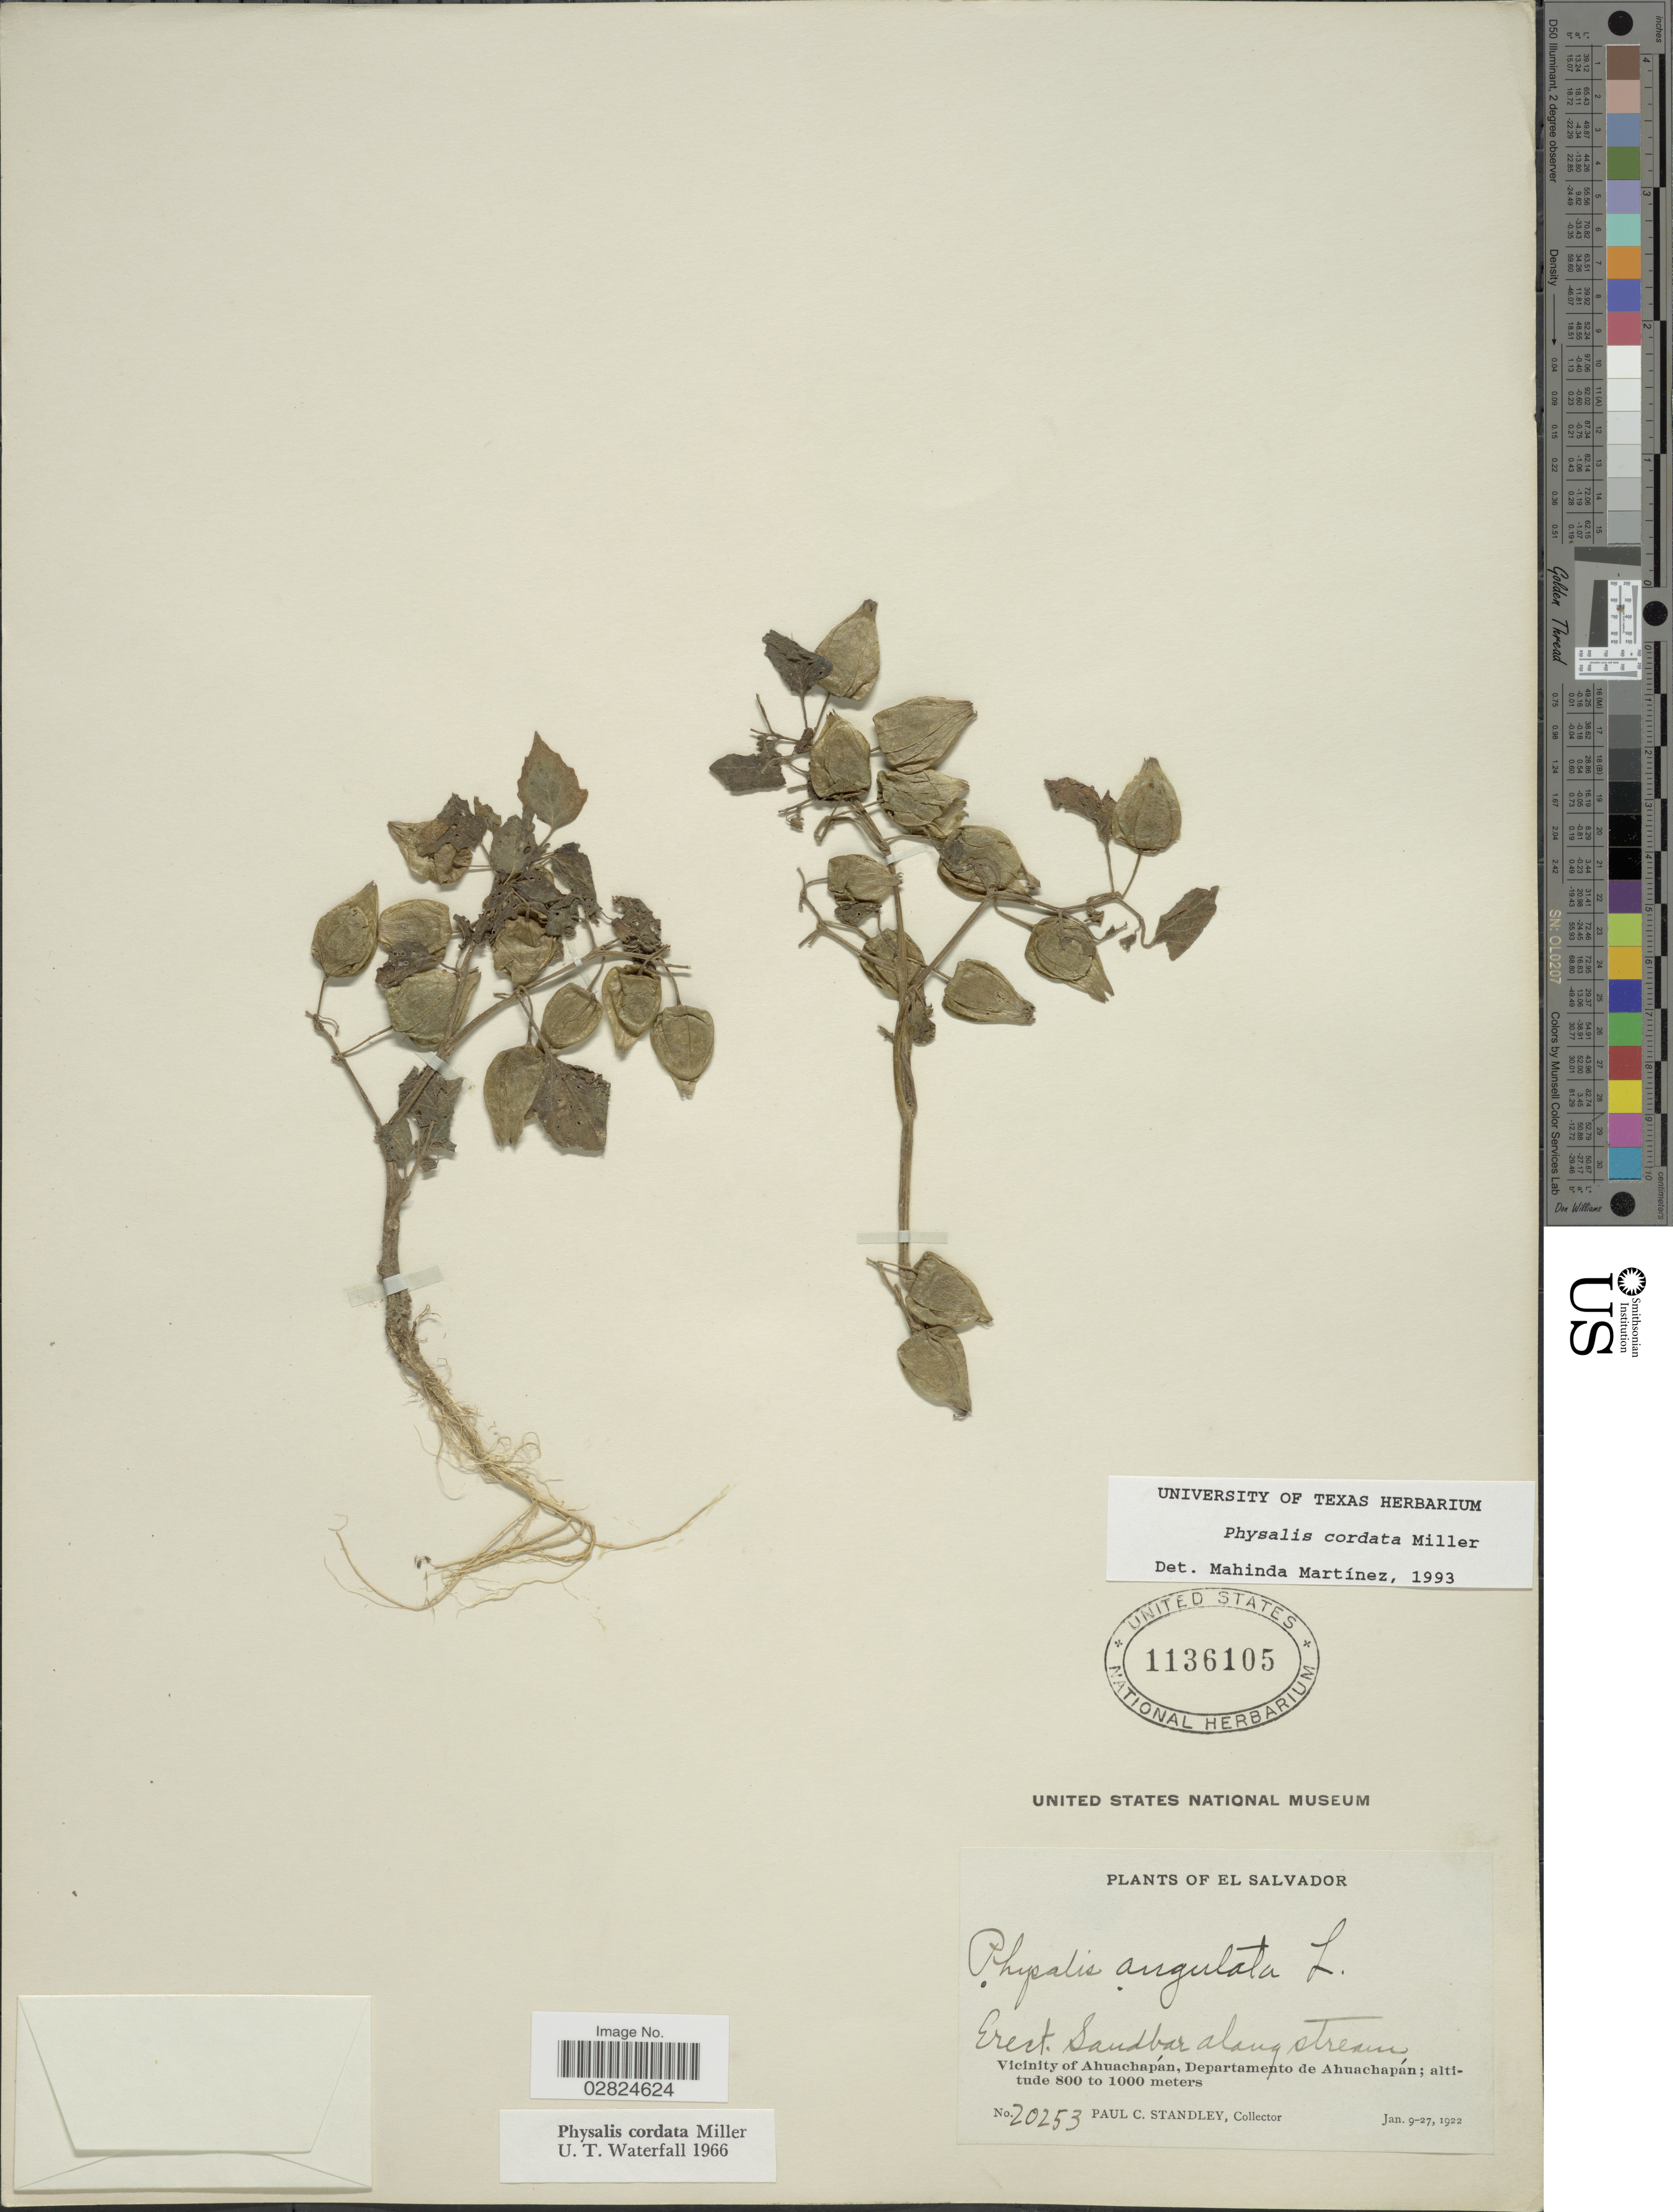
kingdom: Plantae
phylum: Tracheophyta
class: Magnoliopsida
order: Solanales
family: Solanaceae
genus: Physalis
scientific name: Physalis cordata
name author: Mill.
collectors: P. C. Standley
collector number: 20253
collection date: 1922-01-09/1922-01-27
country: El Salvador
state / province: Ahuachapan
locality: Vicinity of Ahuachapán, Departamento de Ahuachapán.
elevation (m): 800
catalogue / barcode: US 1136105